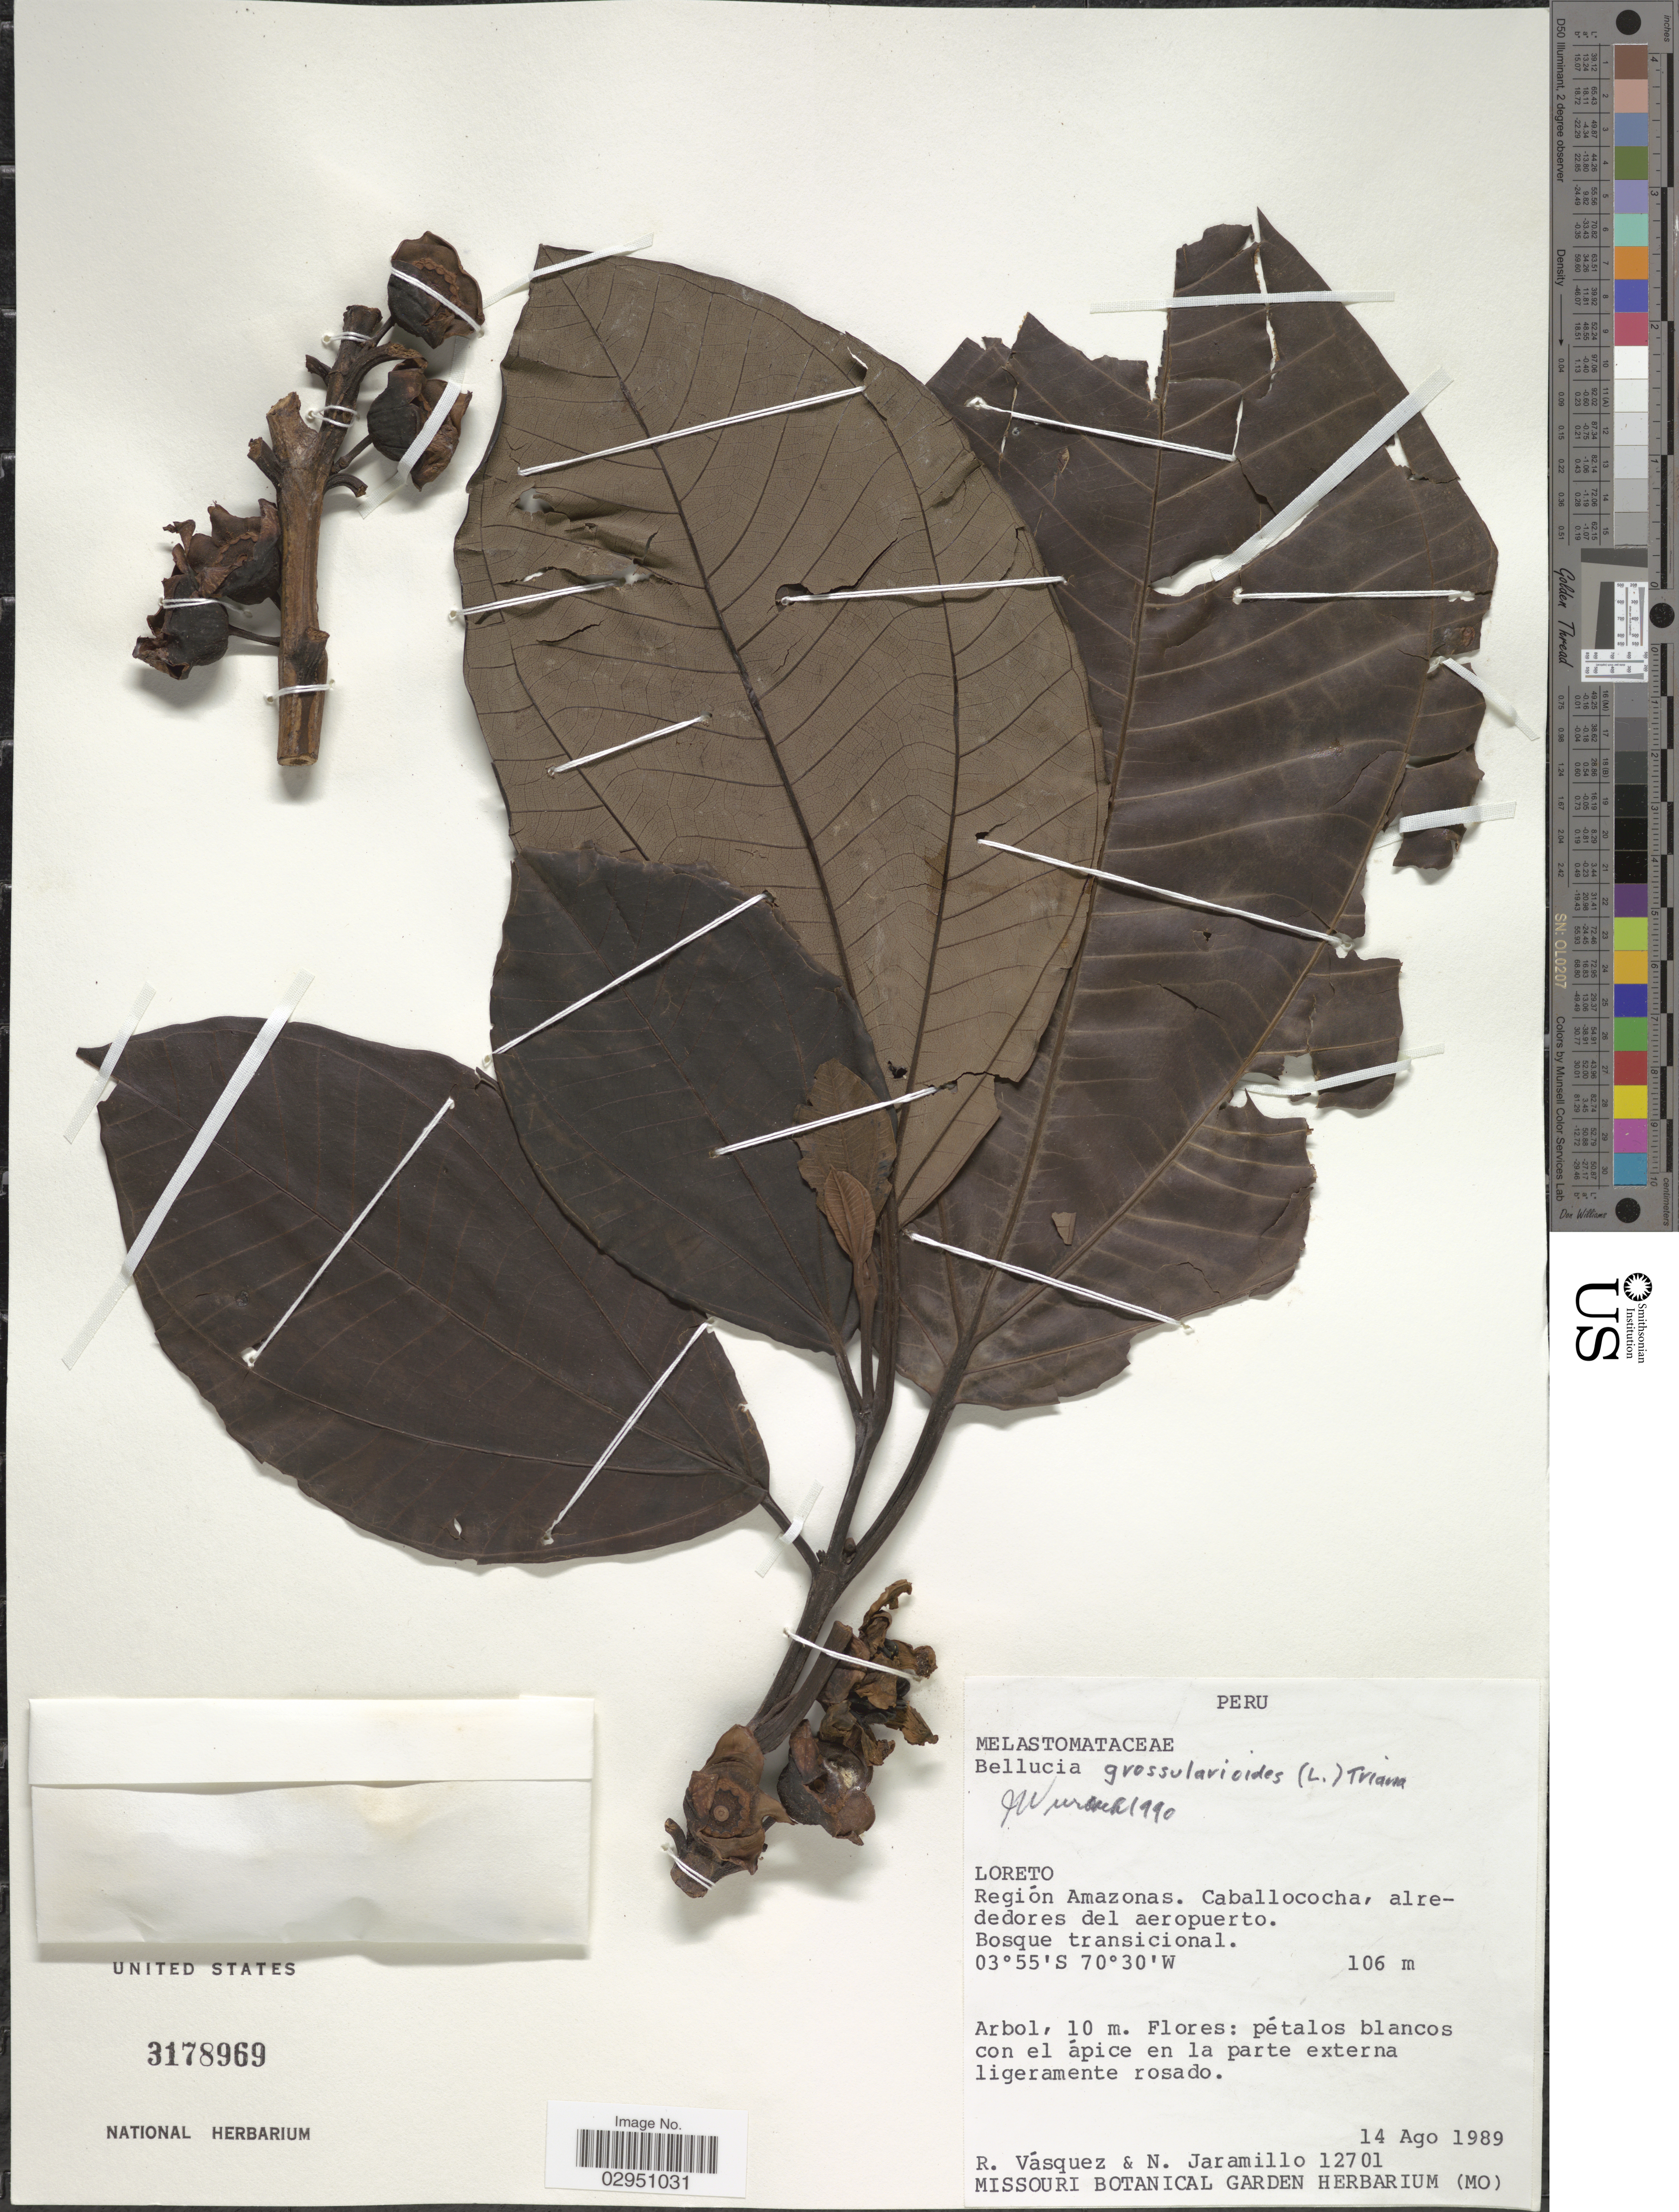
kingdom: Plantae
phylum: Tracheophyta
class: Magnoliopsida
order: Myrtales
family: Melastomataceae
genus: Bellucia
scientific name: Bellucia grossularioides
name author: (L.) Triana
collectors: R. Vásquez & N. Jaramillo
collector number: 12701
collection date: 1989-08-14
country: Peru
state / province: Loreto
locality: Región Amazonas. Caballococha, alrededores del aeropuerto.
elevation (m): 106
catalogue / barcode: US 3178969